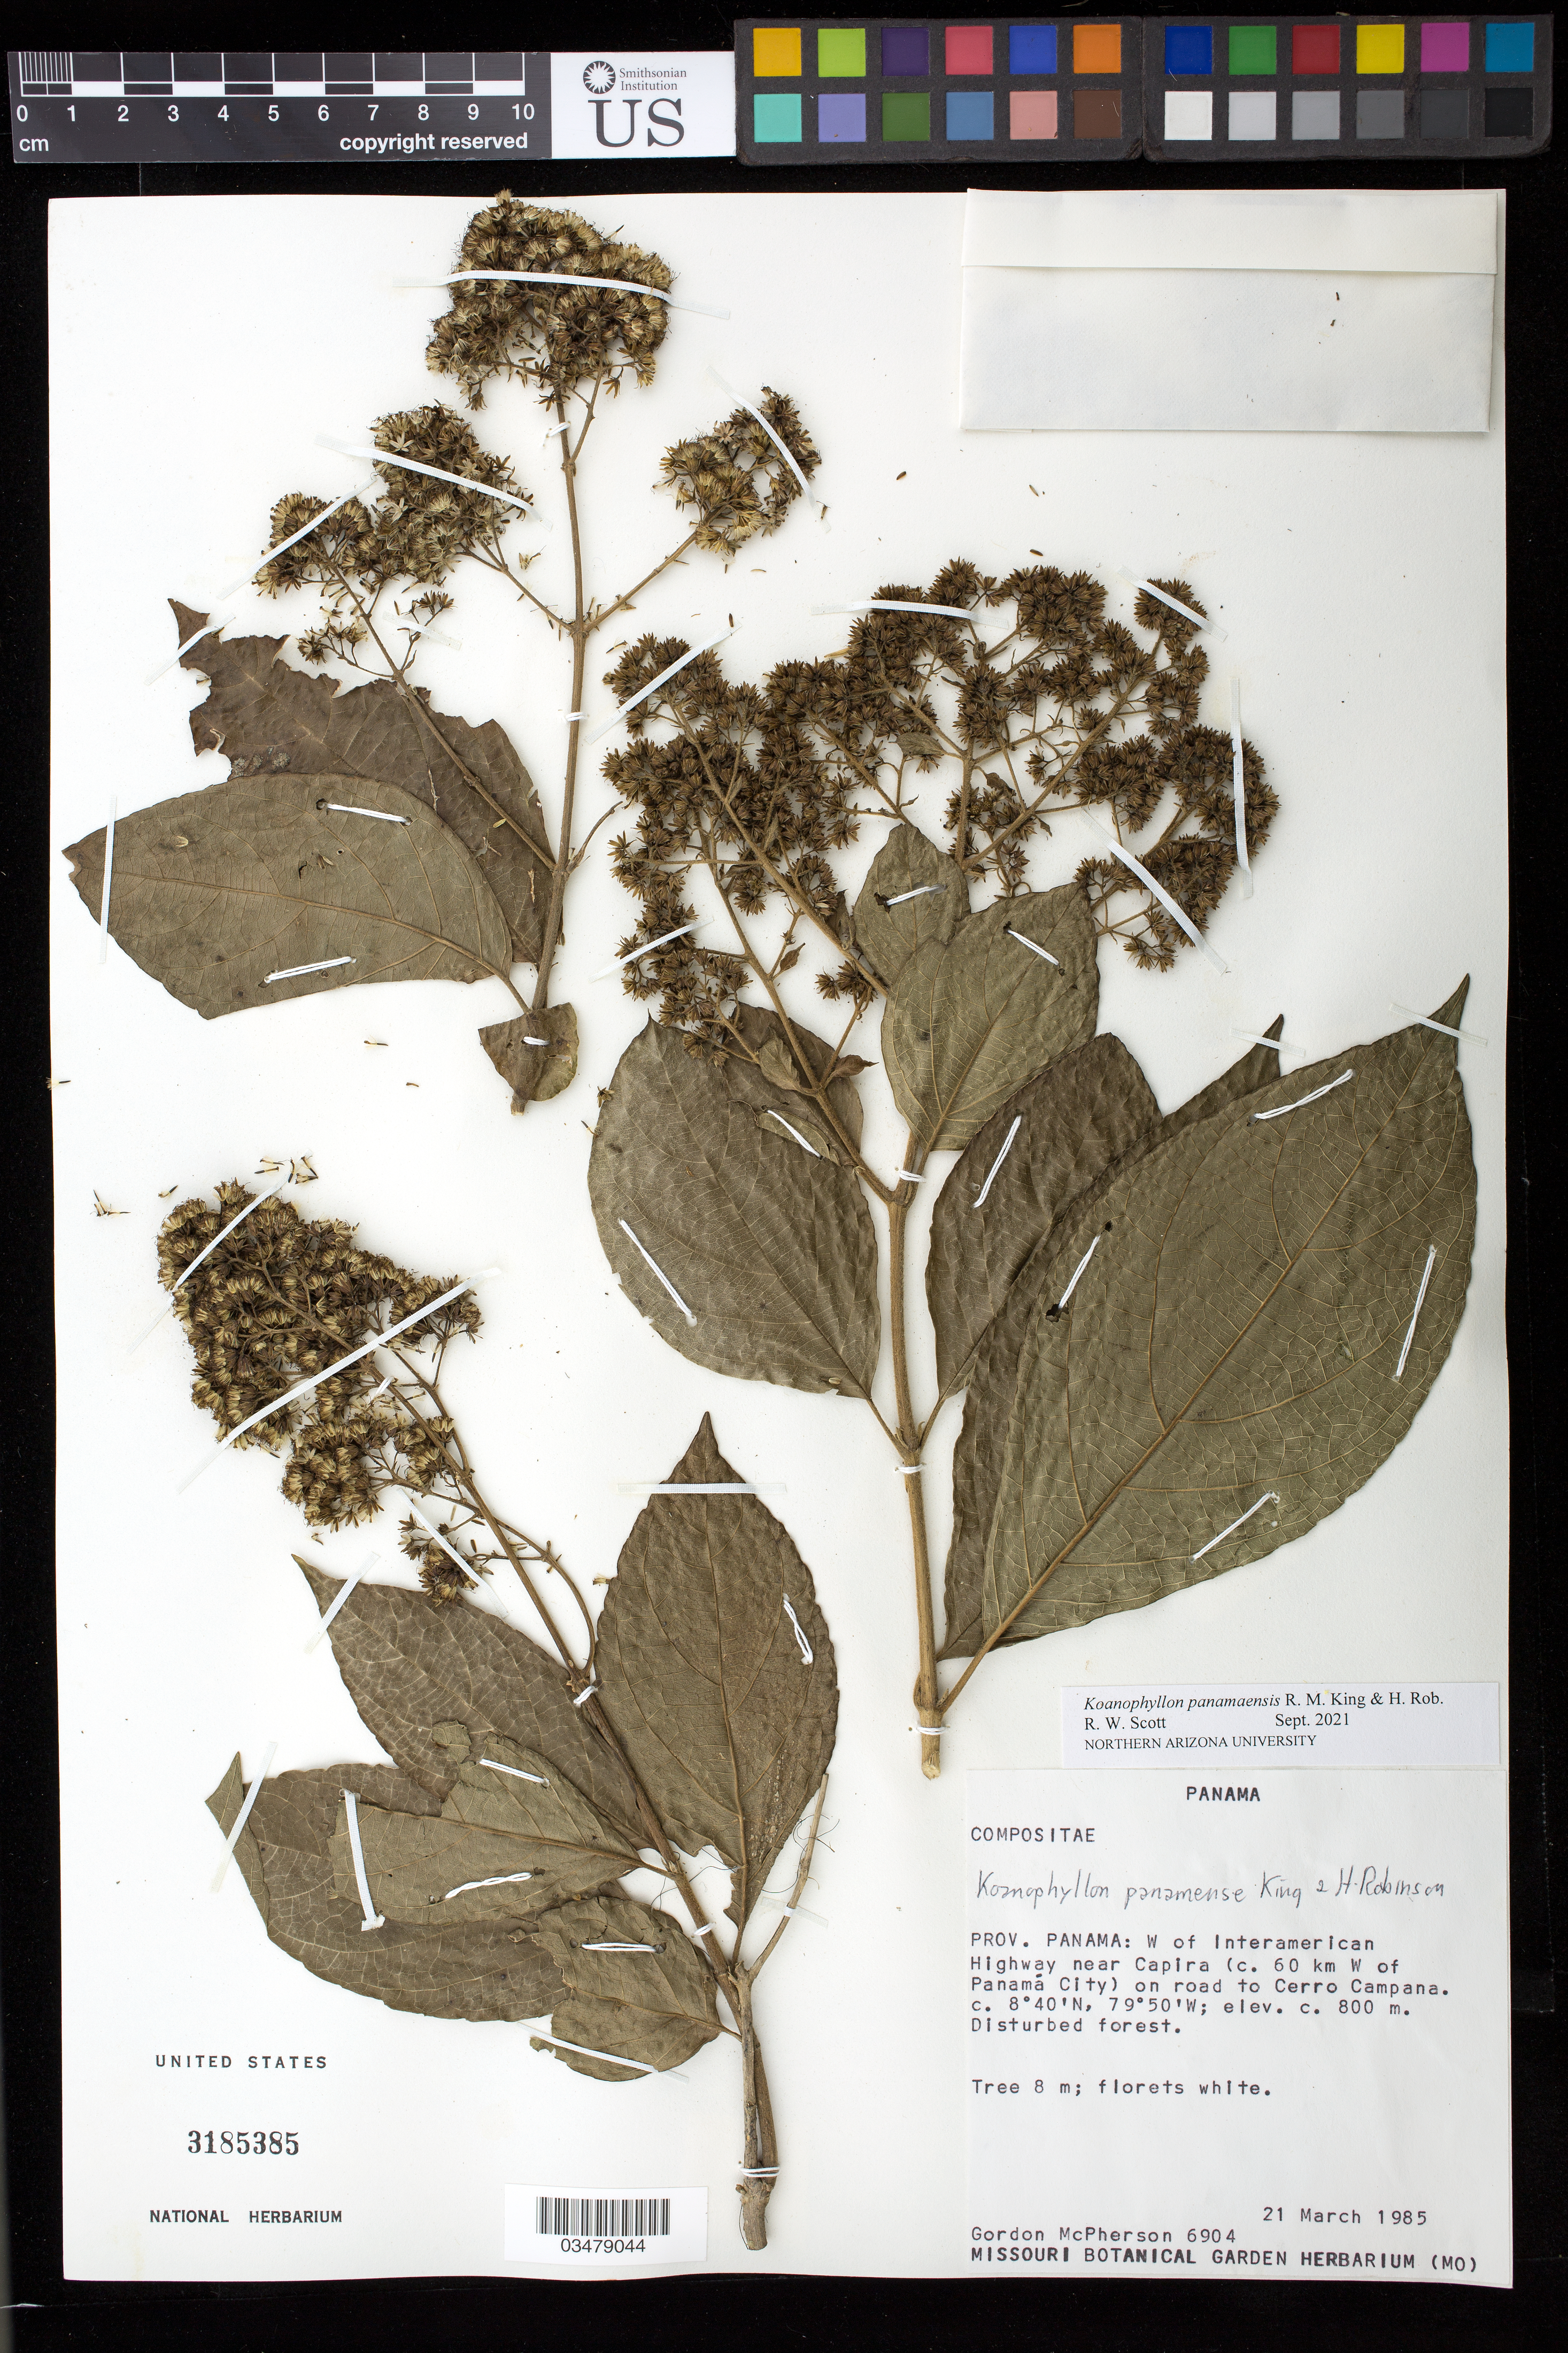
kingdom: Plantae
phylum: Tracheophyta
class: Magnoliopsida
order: Asterales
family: Asteraceae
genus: Koanophyllon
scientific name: Koanophyllon panamensis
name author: R.M. King & H. Rob.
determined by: Scott, R. W.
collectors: G. McPherson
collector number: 6904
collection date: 1985-03-21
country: Panama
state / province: Panamá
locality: W of Interamerican Highway near Capira (c. 60 km W of Panamá City) on road to Cerro Campana.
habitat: Disturbed forest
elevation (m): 800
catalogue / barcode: US 3185385